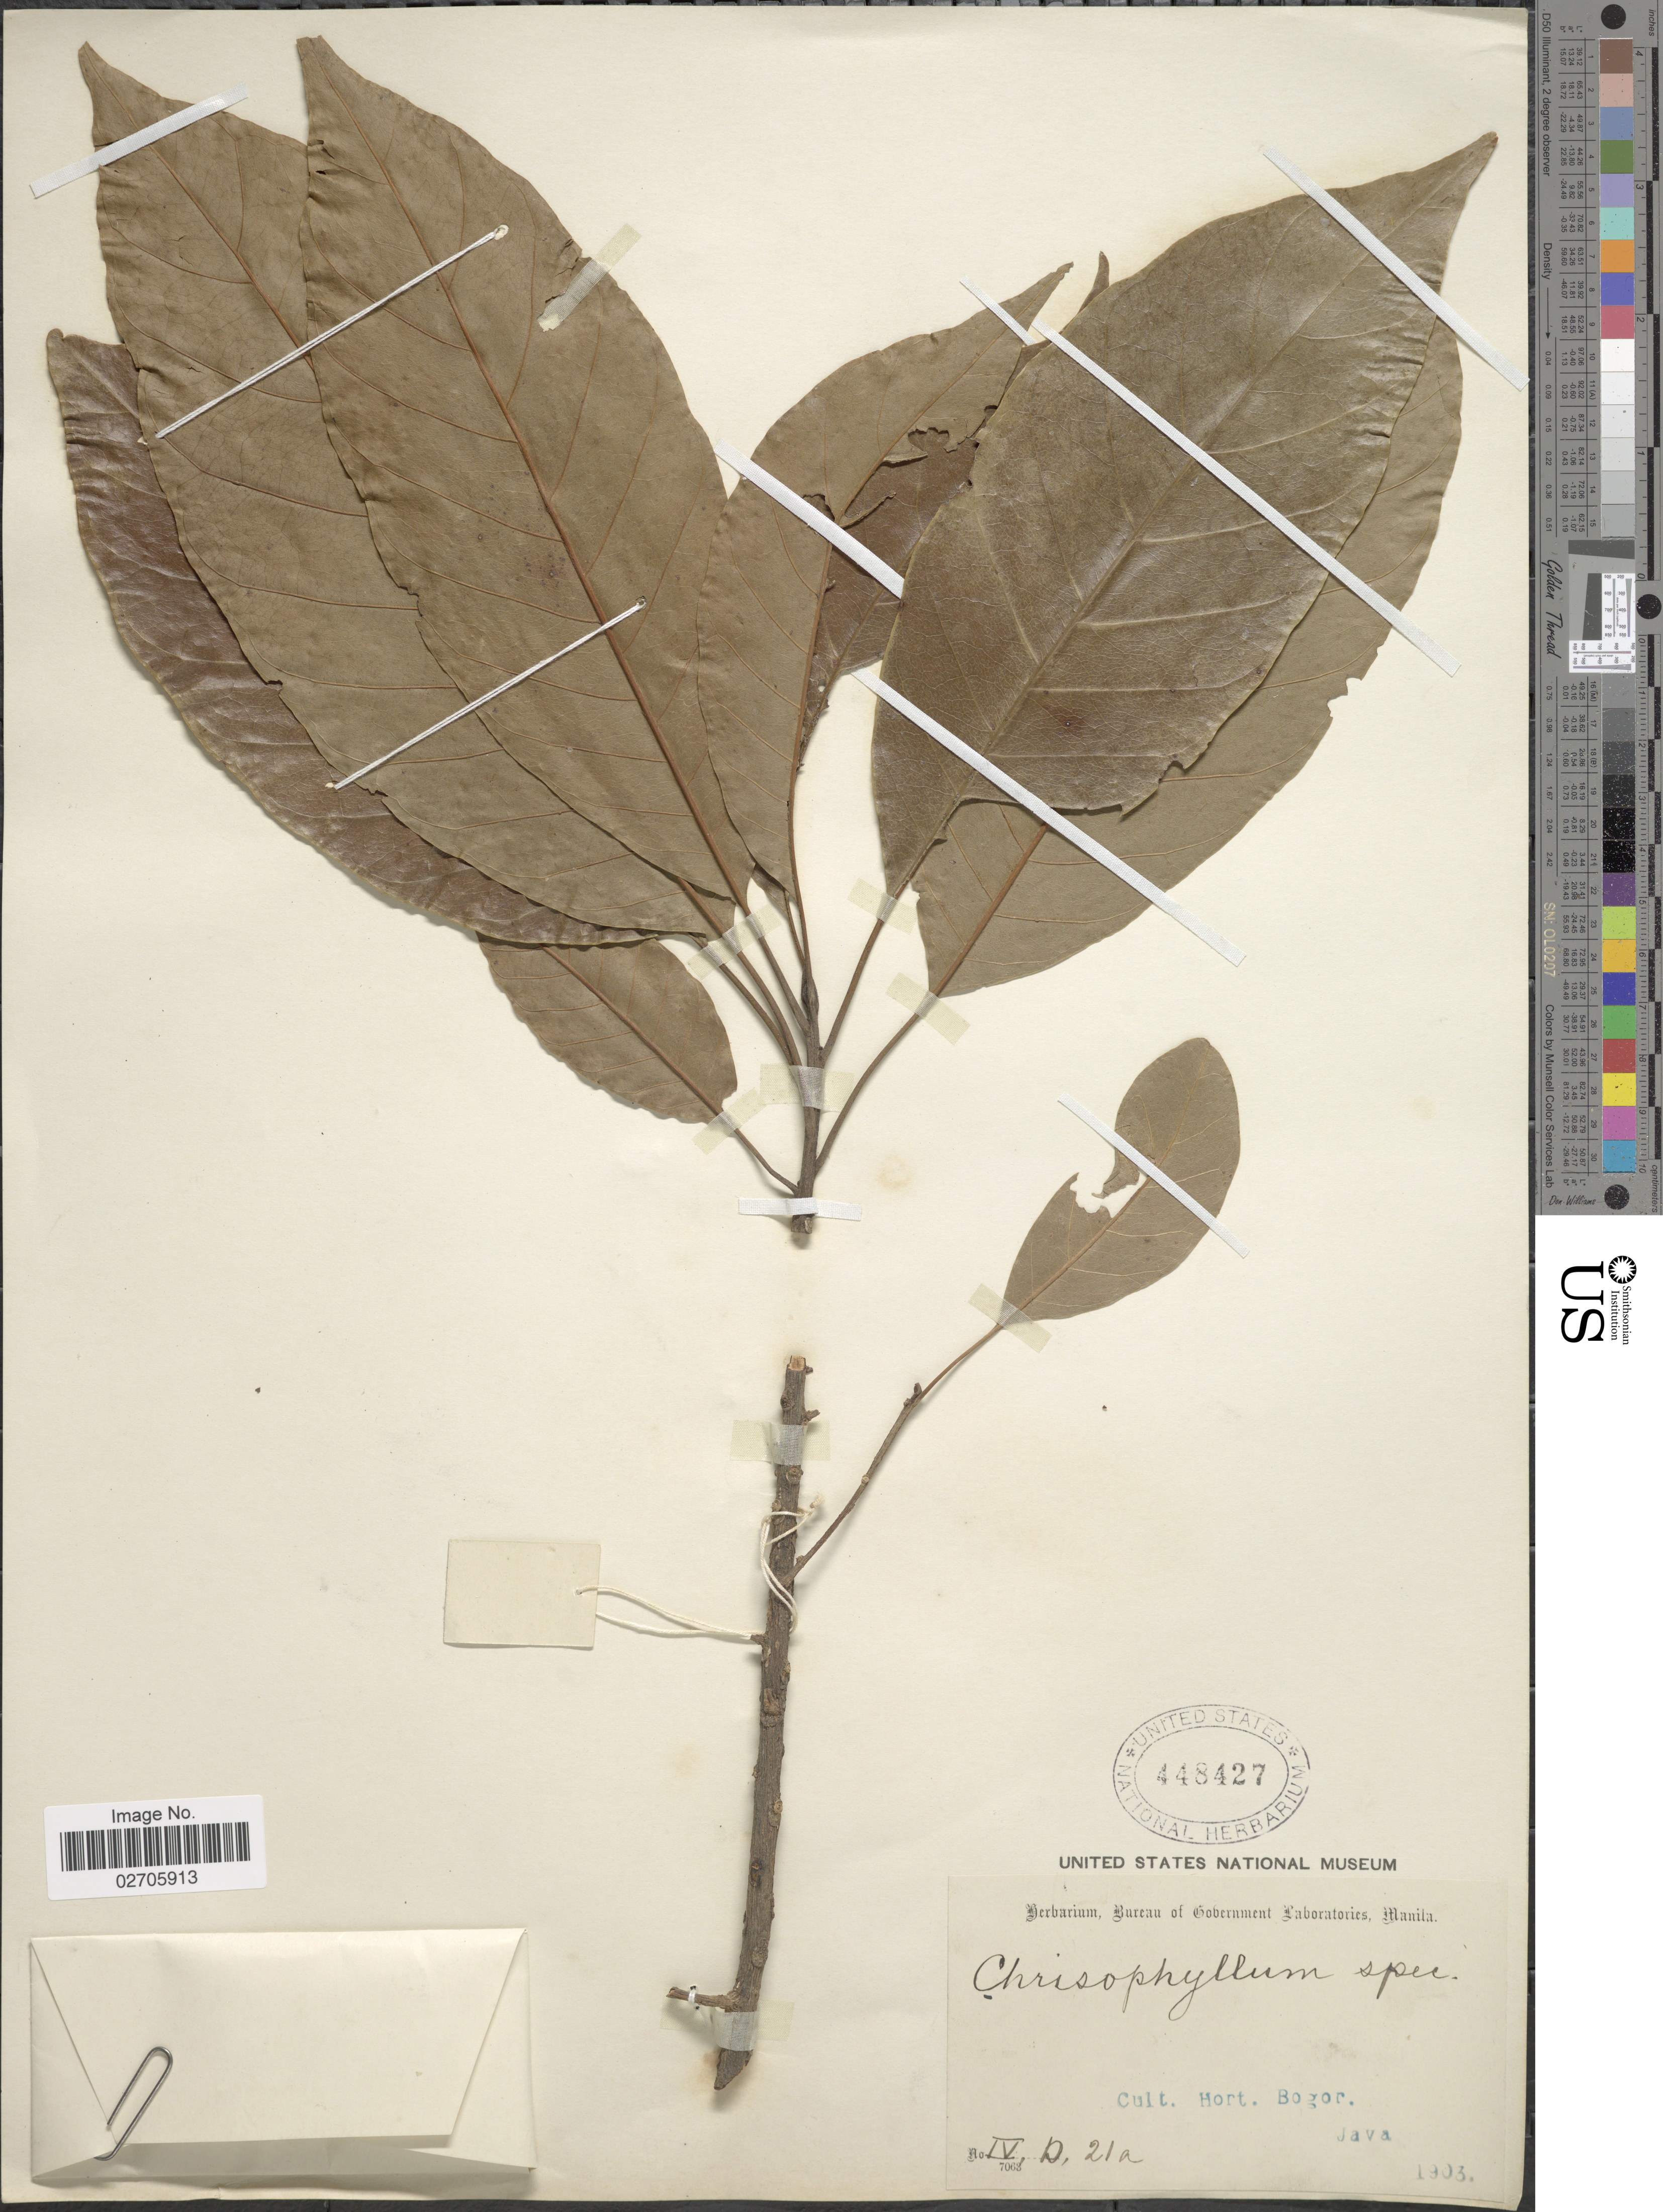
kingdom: Plantae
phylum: Tracheophyta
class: Magnoliopsida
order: Ericales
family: Sapotaceae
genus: Chrysophyllum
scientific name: Chrysophyllum sp.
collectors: Ex herb. Bureau of Government Laboratories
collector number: IV, D, 21a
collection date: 1903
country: Indonesia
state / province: Java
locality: Cult. Hort. Bogor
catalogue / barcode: US 448427